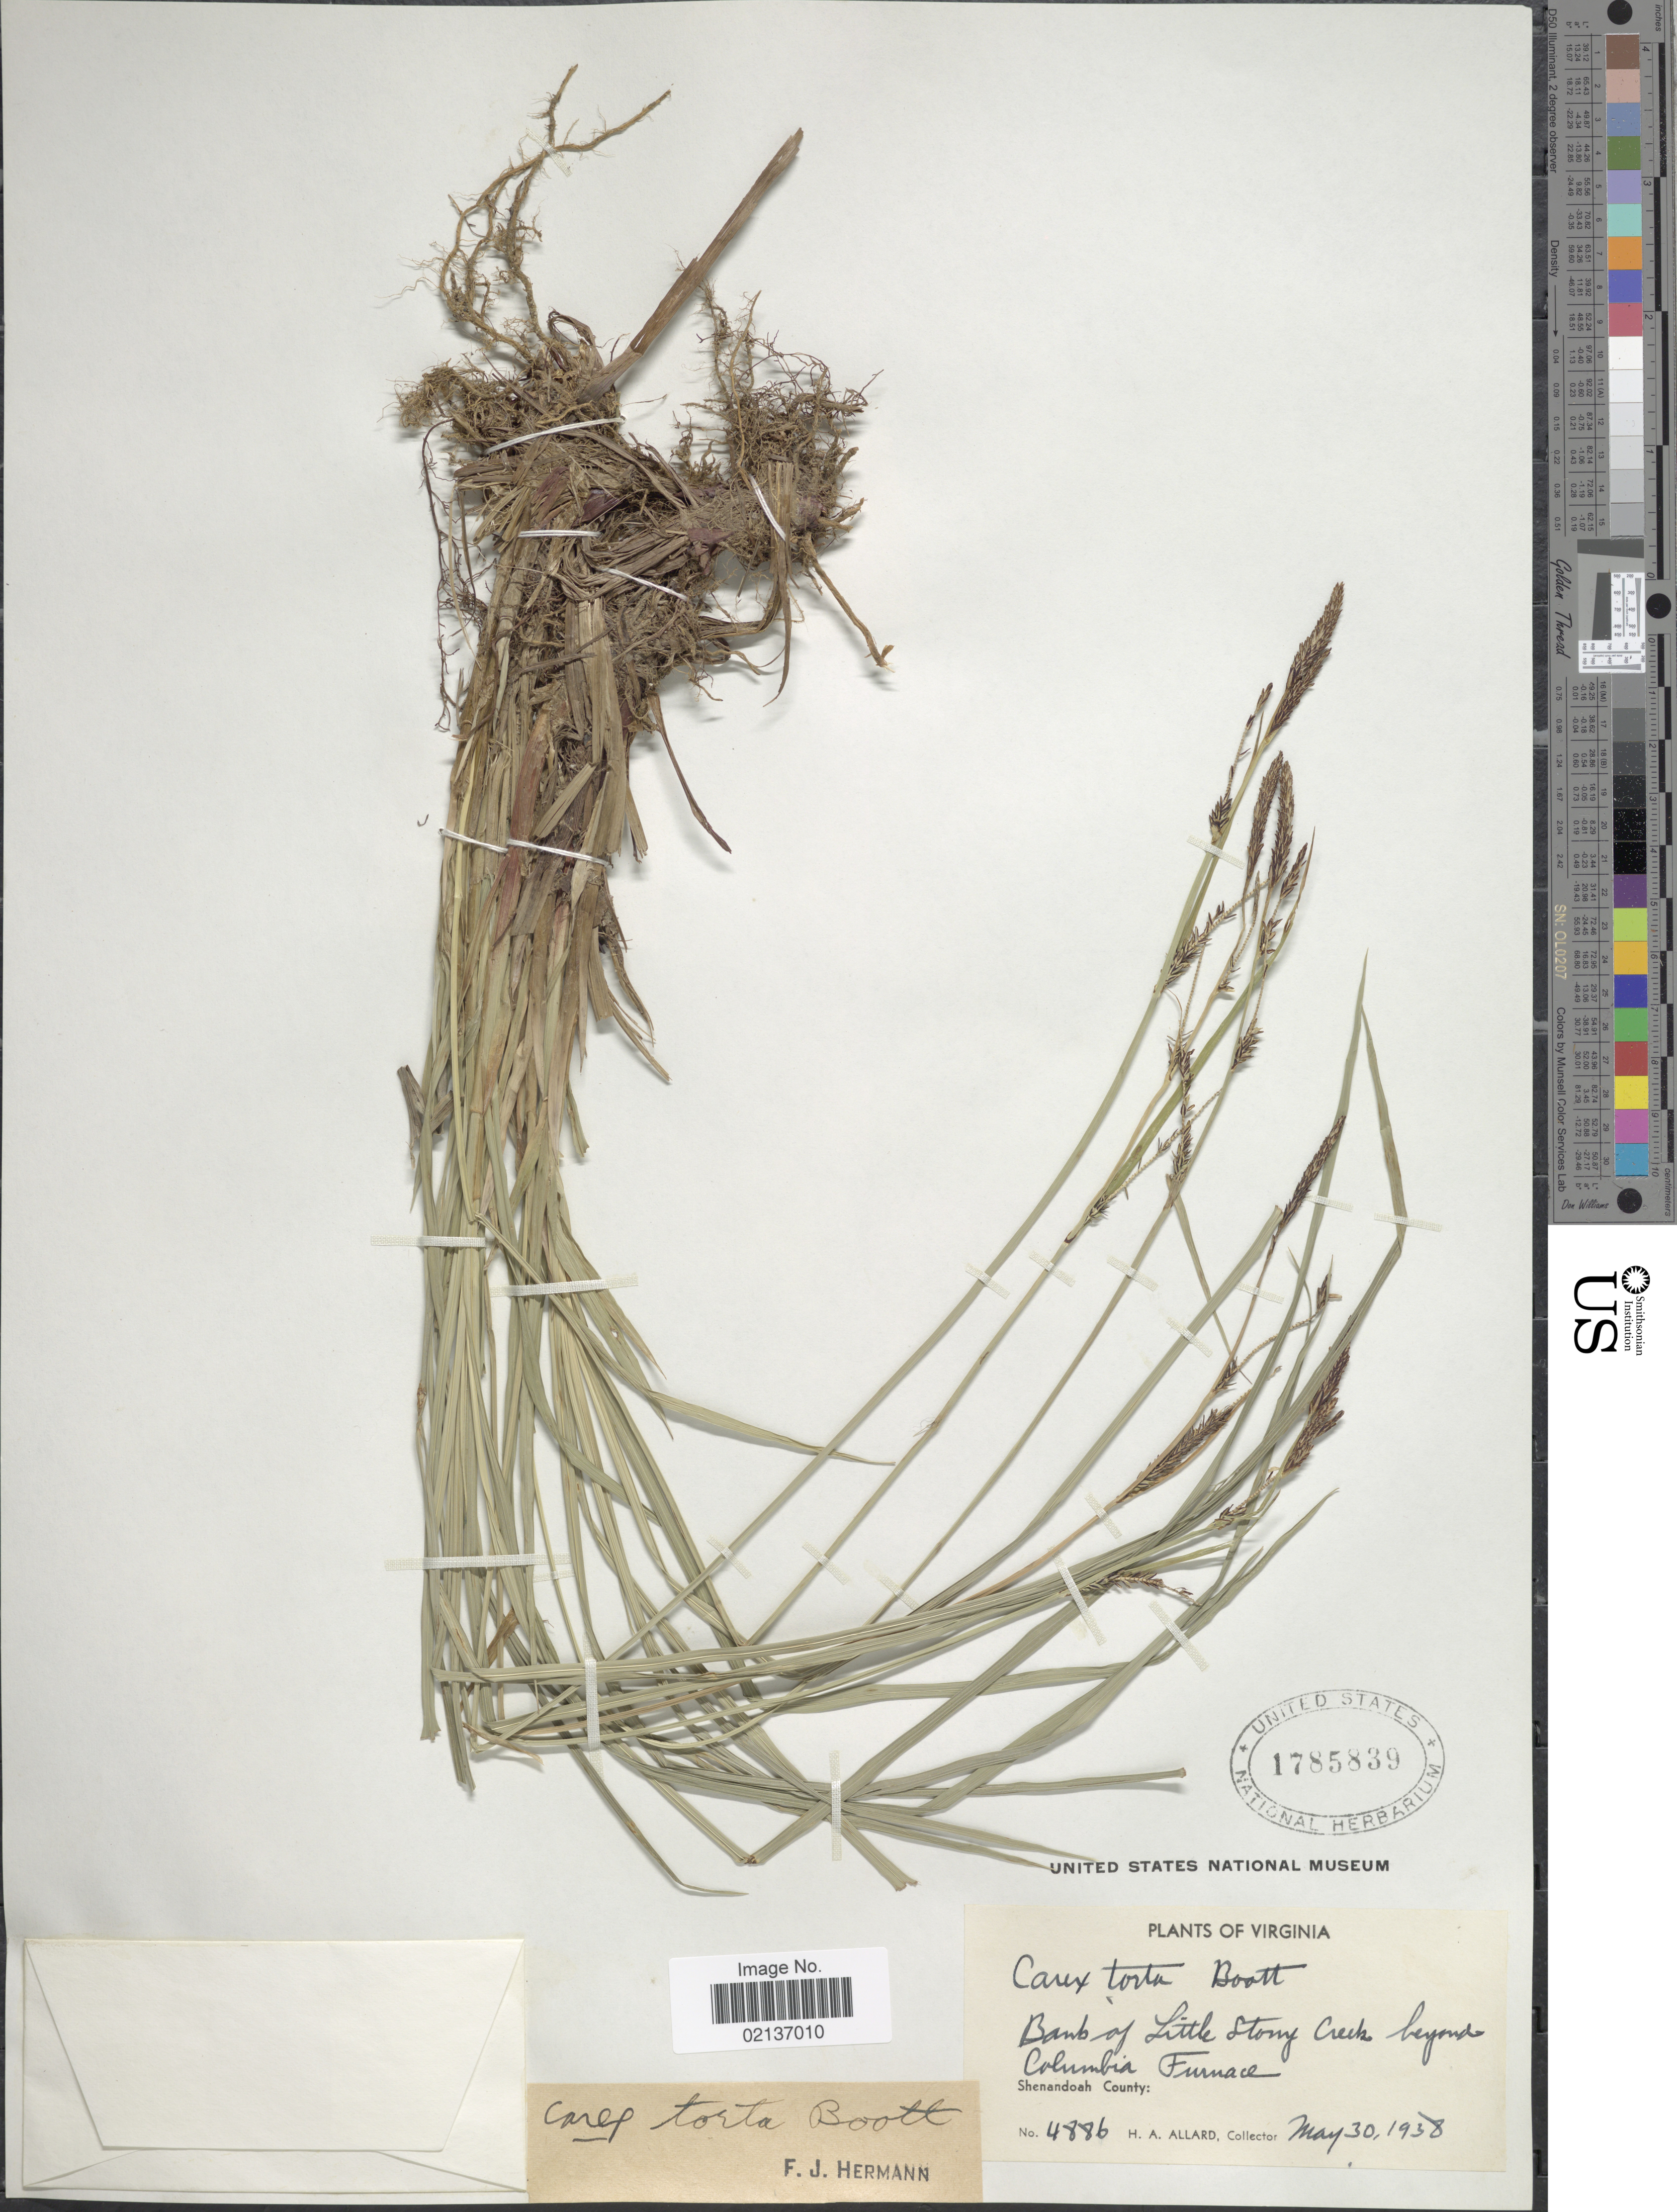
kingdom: Plantae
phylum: Tracheophyta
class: Liliopsida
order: Poales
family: Cyperaceae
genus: Carex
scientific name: Carex torta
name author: Boott ex Tuck.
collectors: H. A. Allard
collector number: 4886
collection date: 1938-05-30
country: United States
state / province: Virginia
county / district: Shenandoah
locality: Bank of Little Stony Creek beyond Columbia Furnace, Shenandoah County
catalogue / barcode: US 1785839